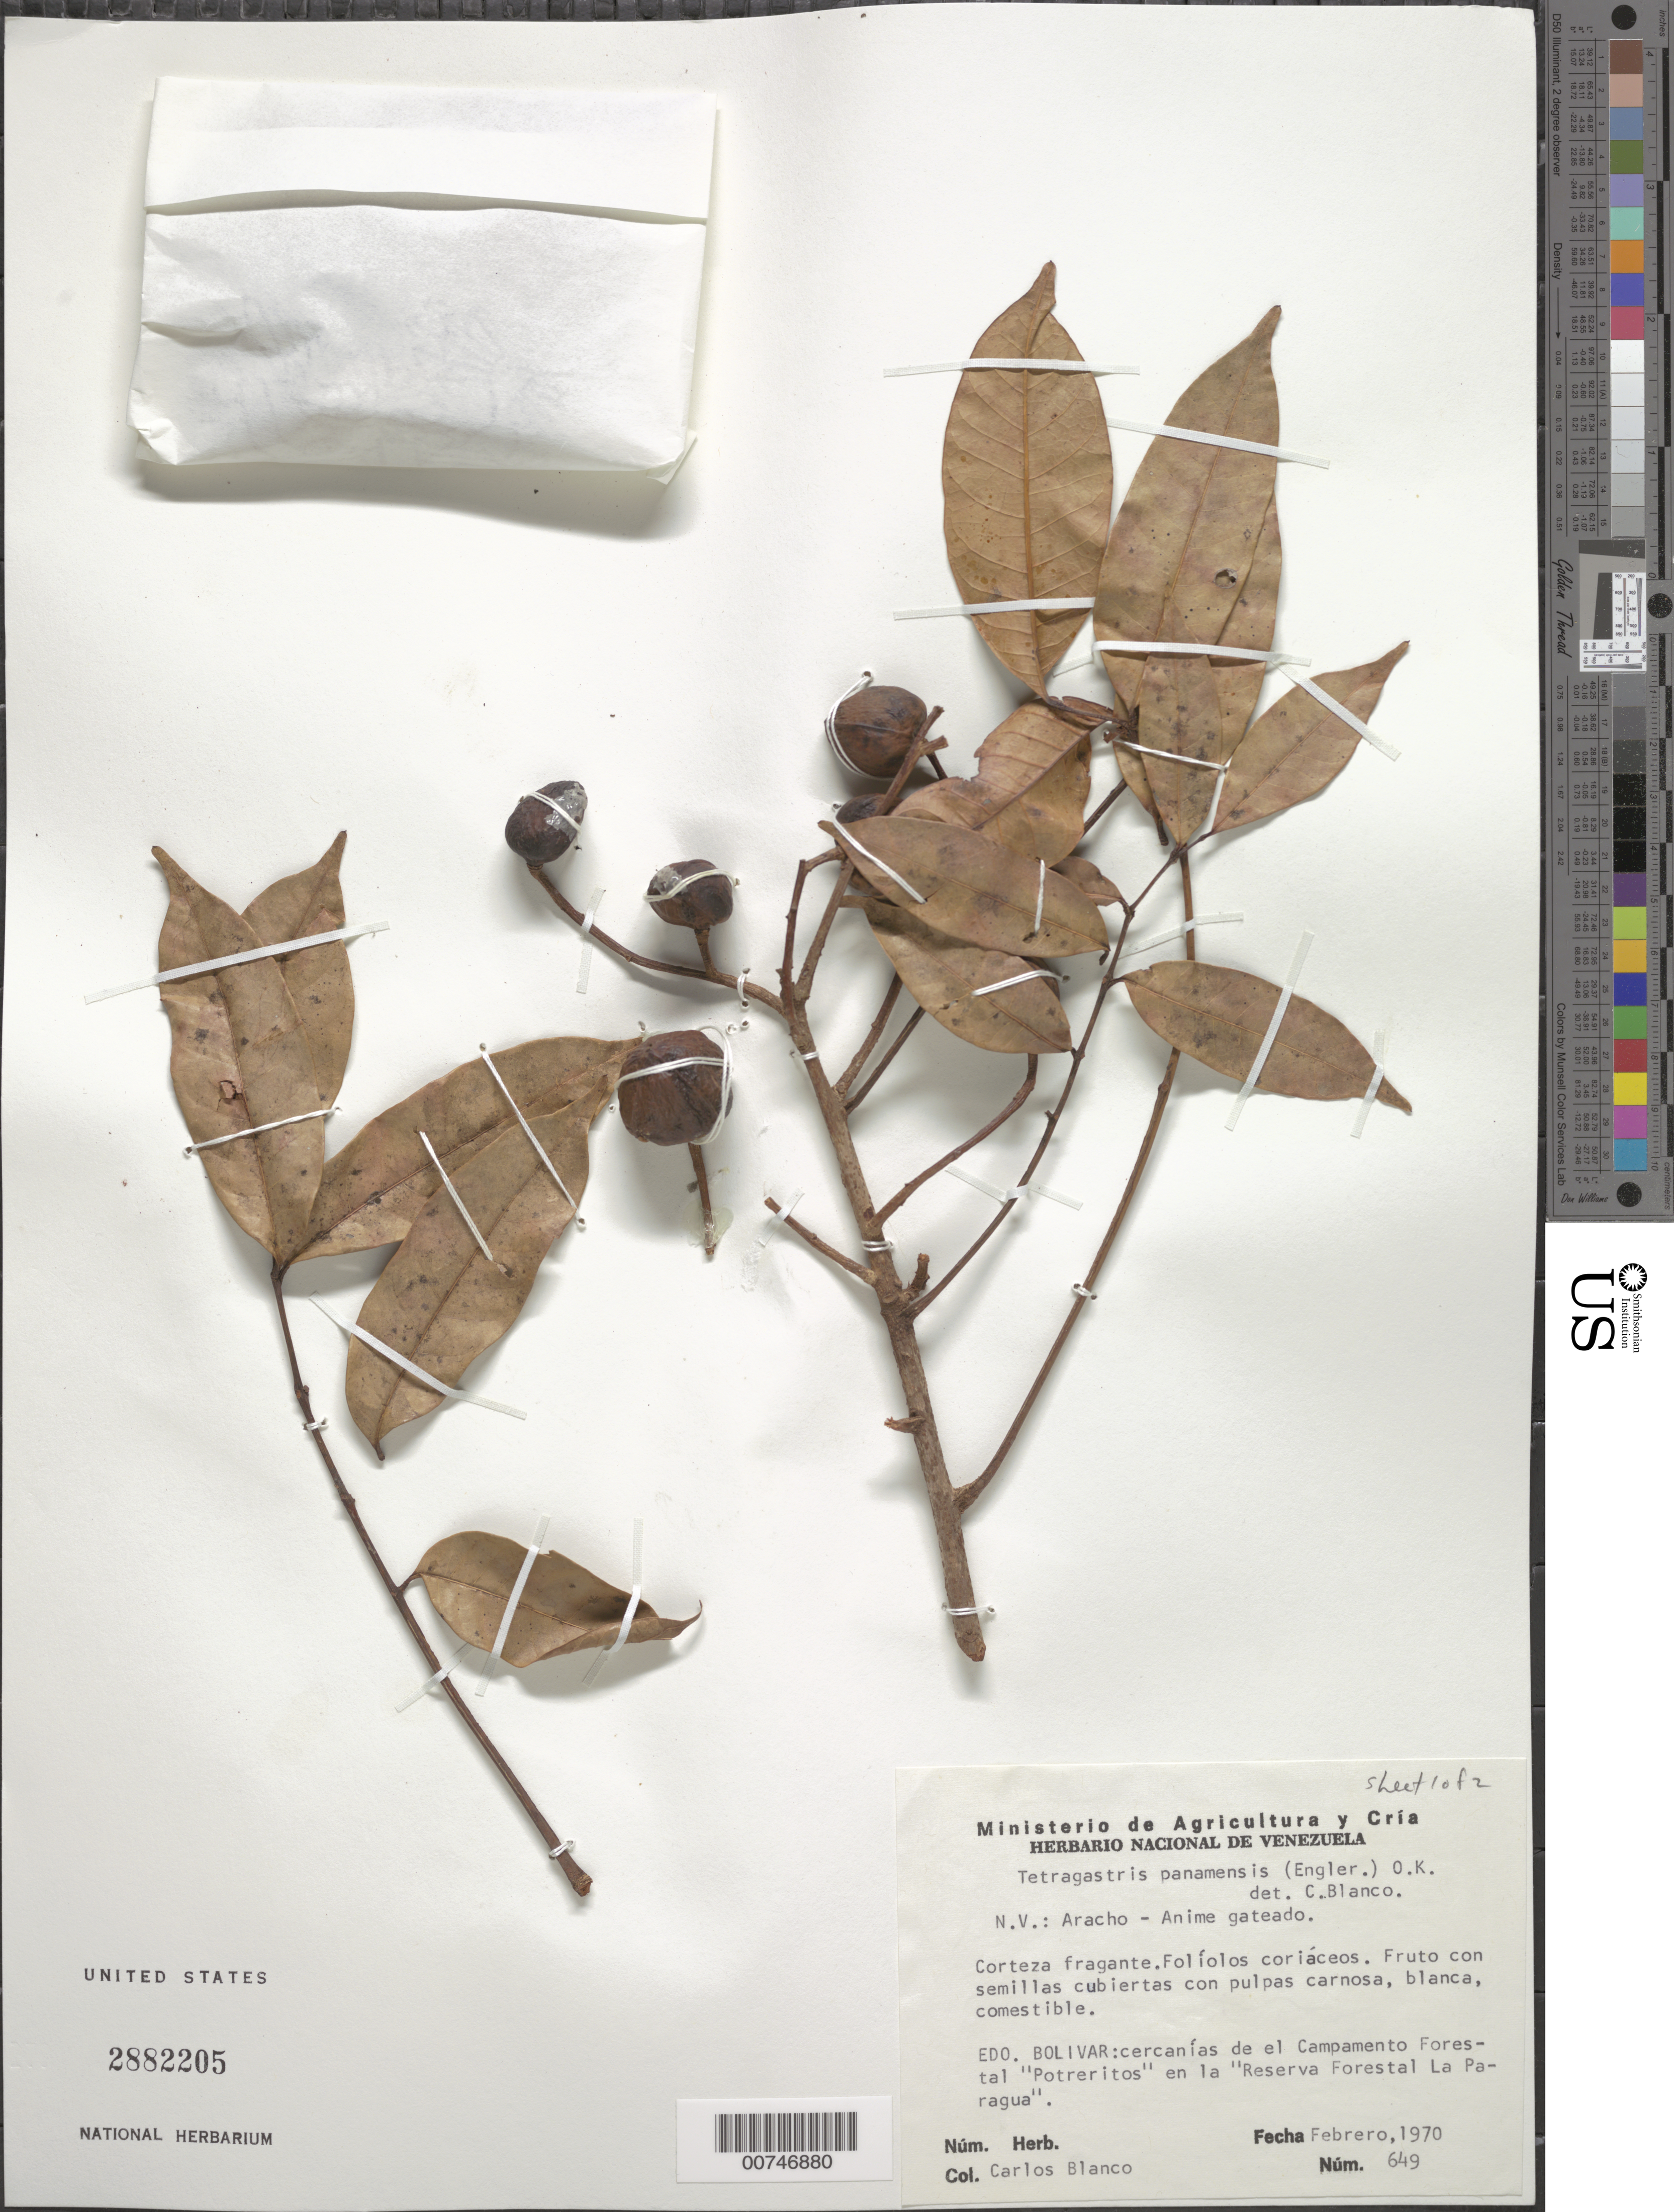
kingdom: Plantae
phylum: Tracheophyta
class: Magnoliopsida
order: Sapindales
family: Burseraceae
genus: Protium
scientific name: Protium stevensonii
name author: (Standl.) Daly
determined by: Daly, Douglas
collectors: C. A. Blanco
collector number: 649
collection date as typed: Feb-70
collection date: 1970-02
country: Venezuela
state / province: Bolívar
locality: Reserva Forestal La Paragua, cercanias de el Campamento Forestal "Potreritos"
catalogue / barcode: US 2882205